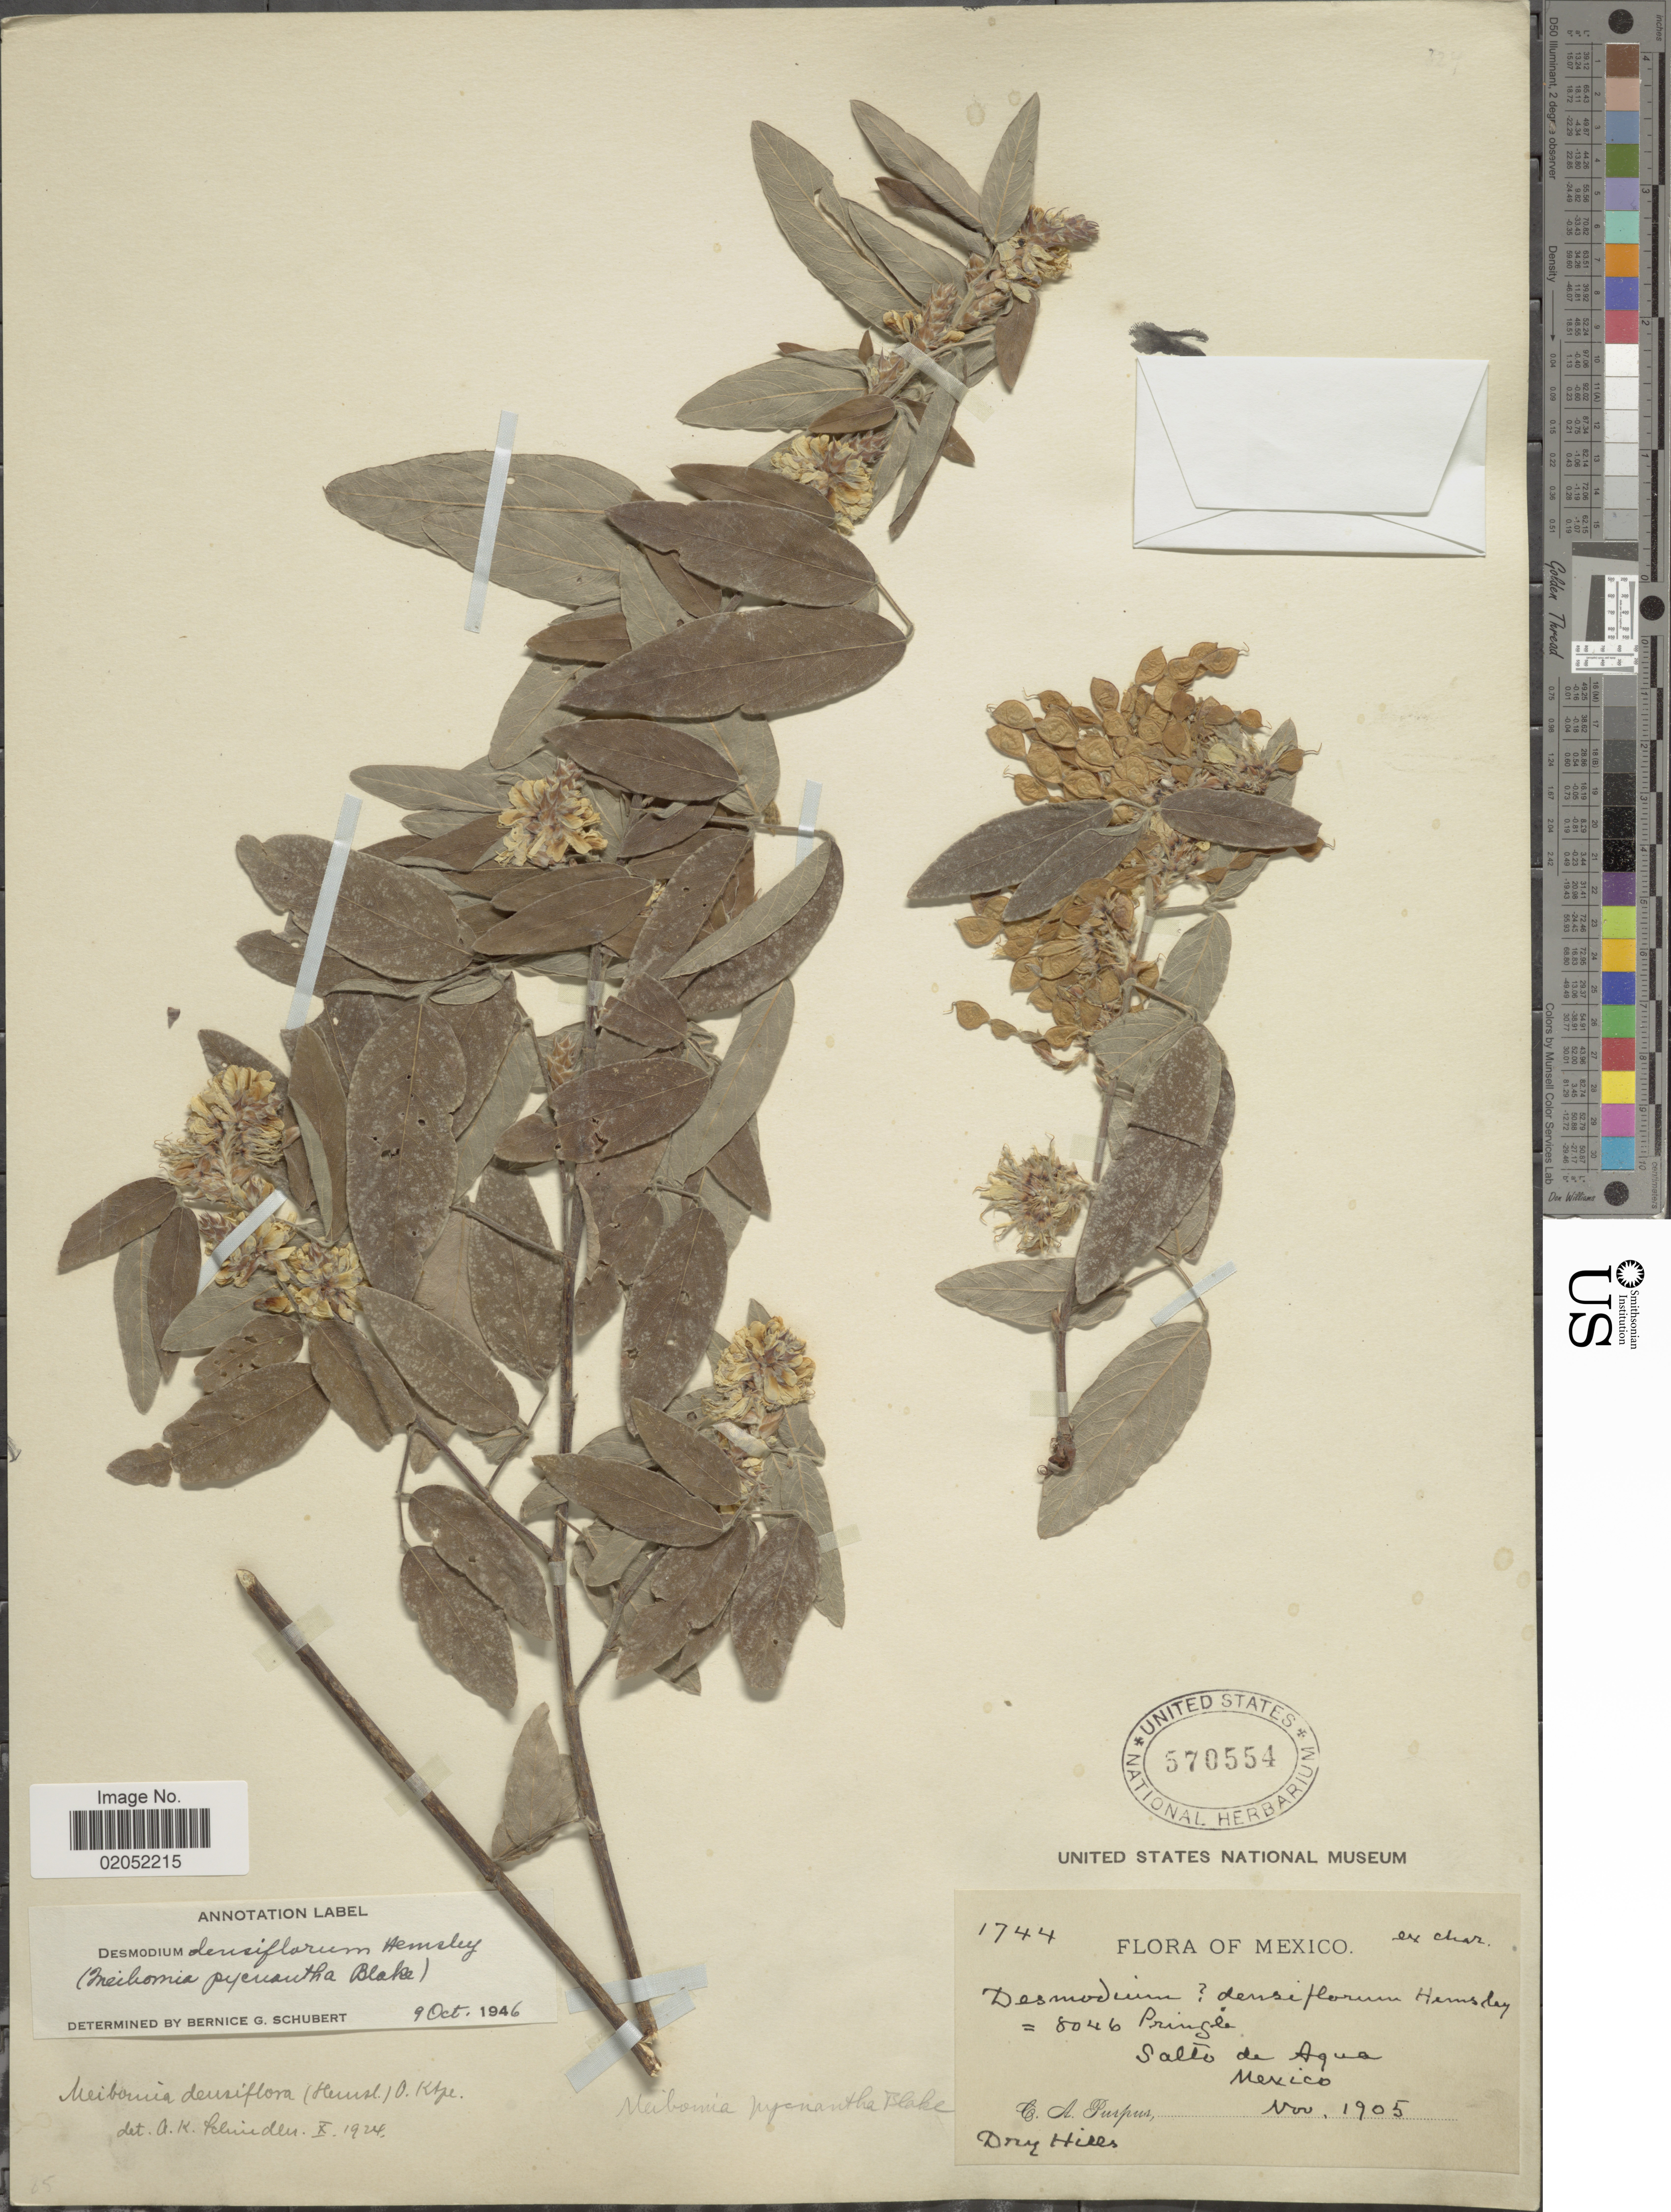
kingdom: Plantae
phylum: Tracheophyta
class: Magnoliopsida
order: Fabales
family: Fabaceae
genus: Desmodium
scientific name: Desmodium densiflorum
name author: Hemsl.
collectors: C. A. Purpus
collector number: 1744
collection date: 1905-11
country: Mexico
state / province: México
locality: Salto de Agua, Mexico.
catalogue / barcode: US 570554